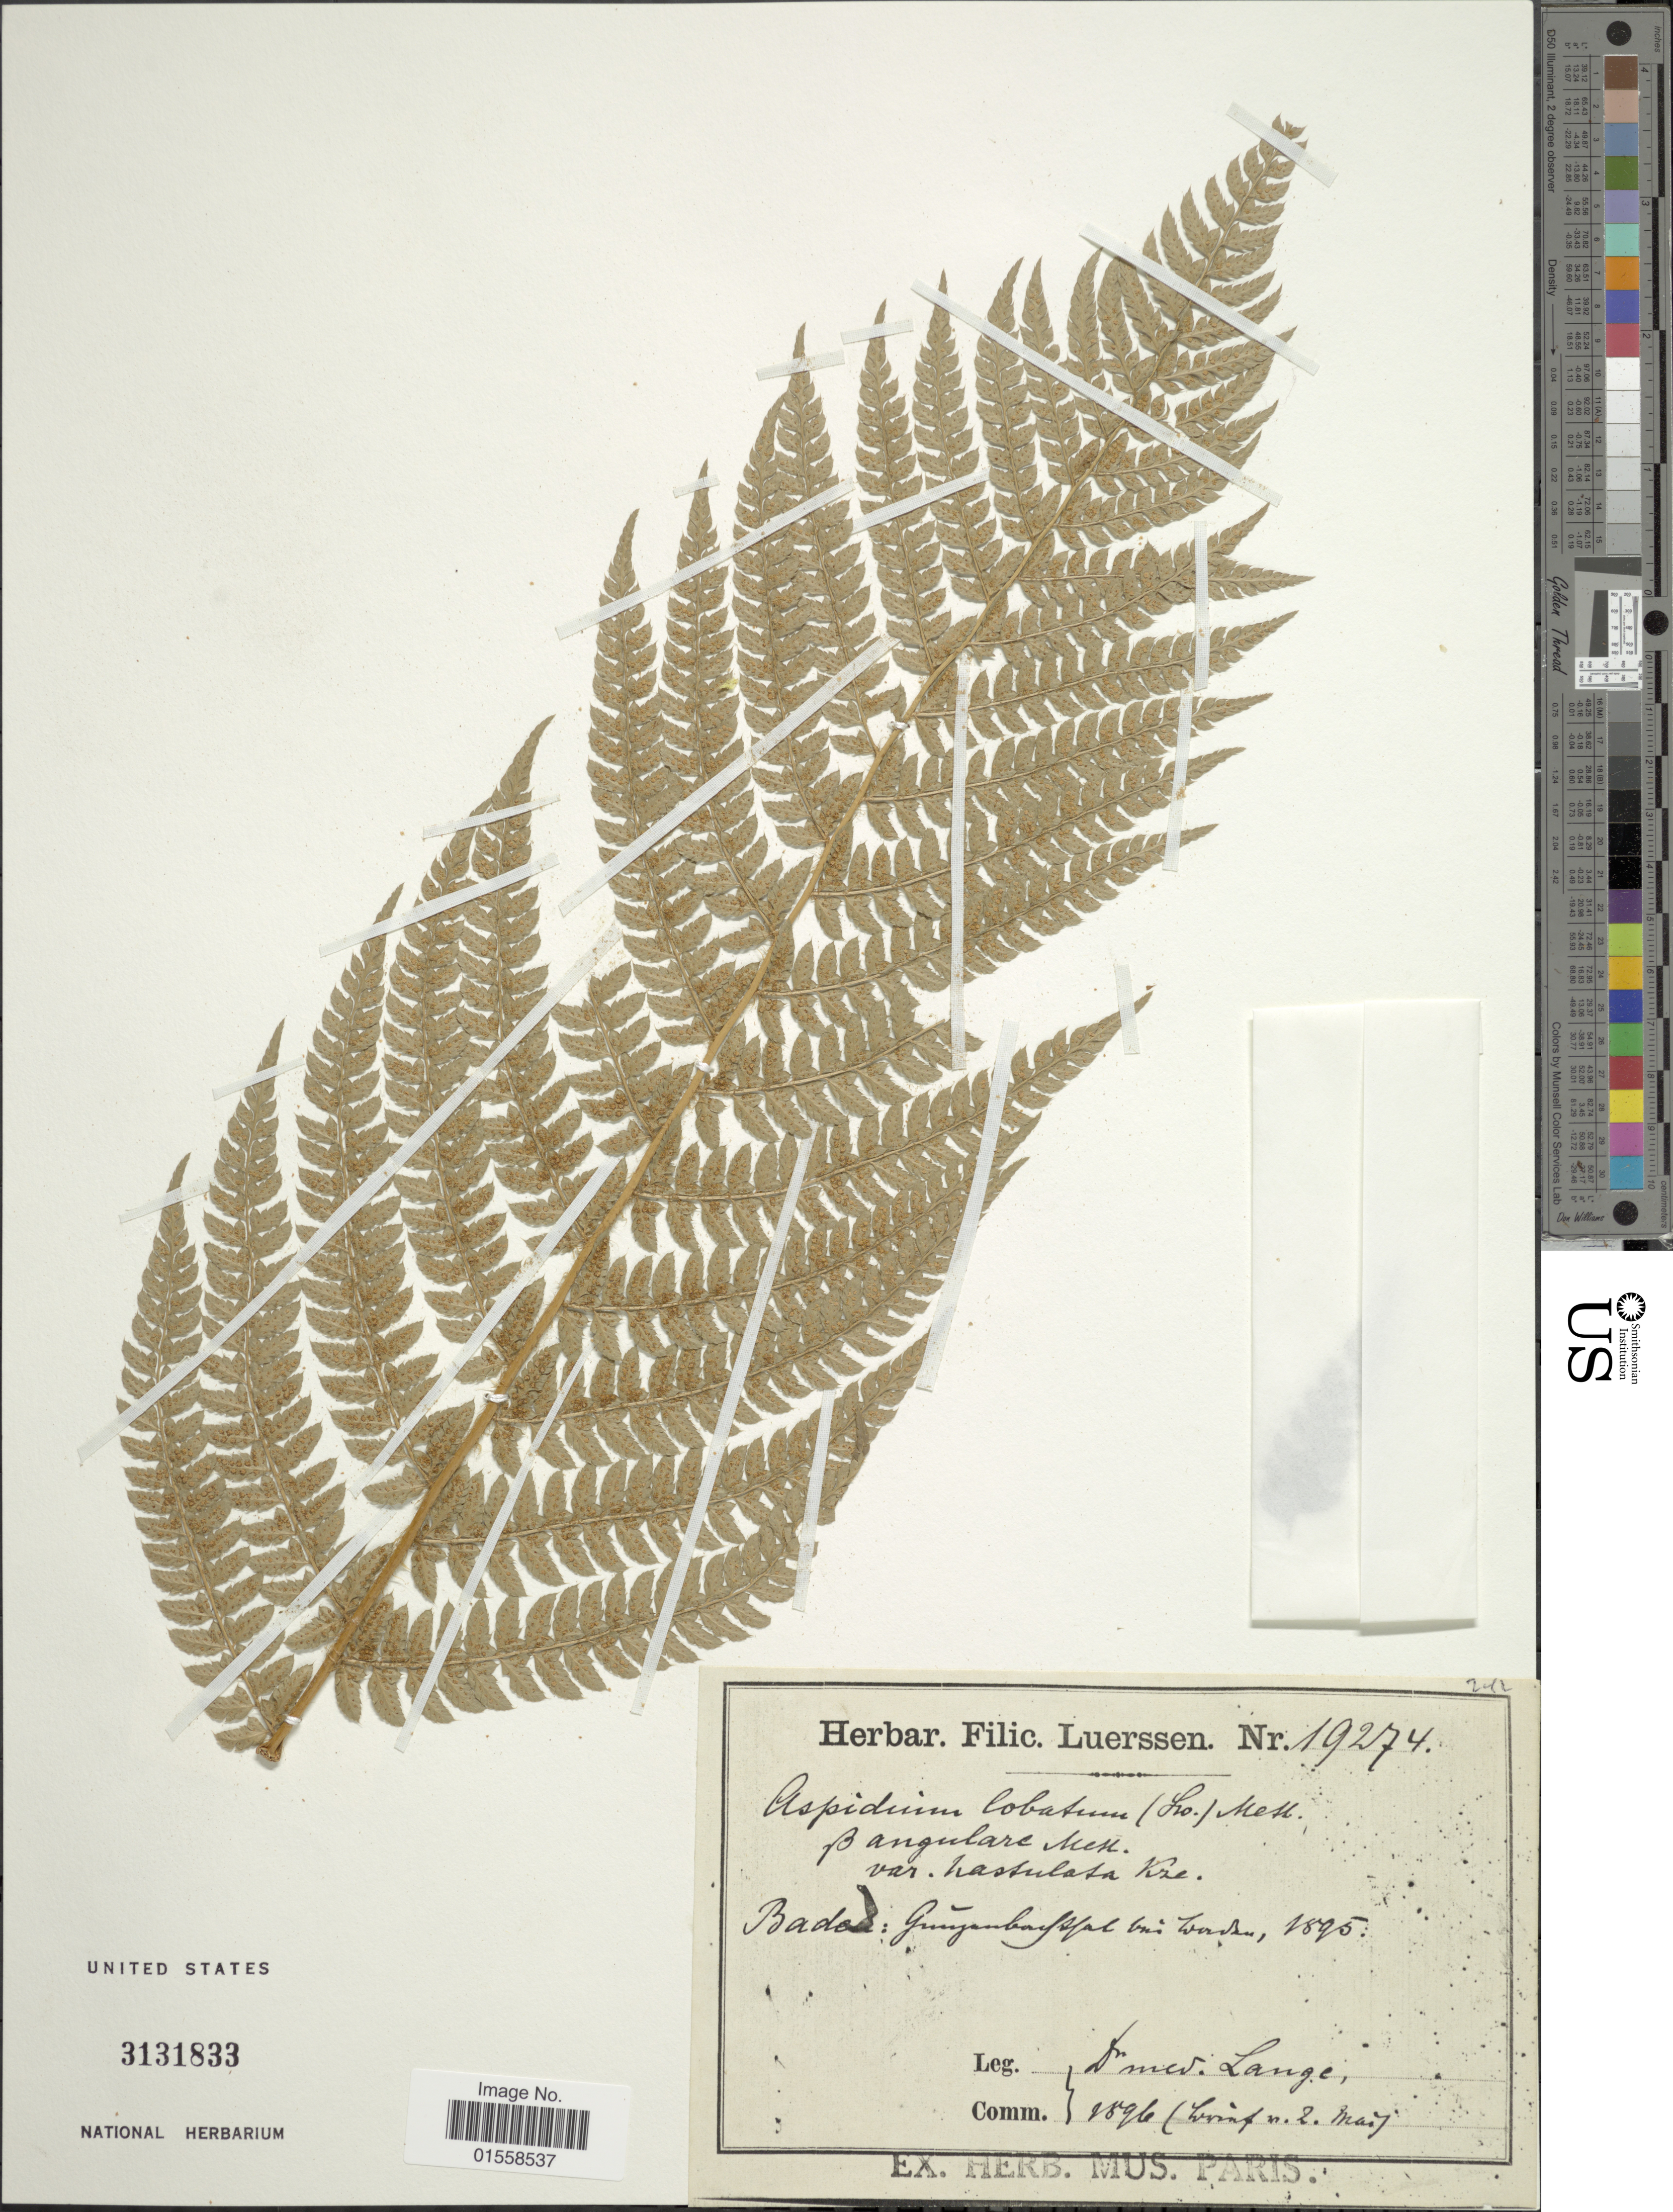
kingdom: Plantae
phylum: Tracheophyta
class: Polypodiopsida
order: Polypodiales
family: Dryopteridaceae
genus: Polystichum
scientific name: Polystichum aculeatum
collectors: -- Lange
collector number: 19274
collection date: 1895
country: Germany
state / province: Baden-Württemberg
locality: Baden: [illegible text] bai Warden.[interpreted]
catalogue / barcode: US 3131833